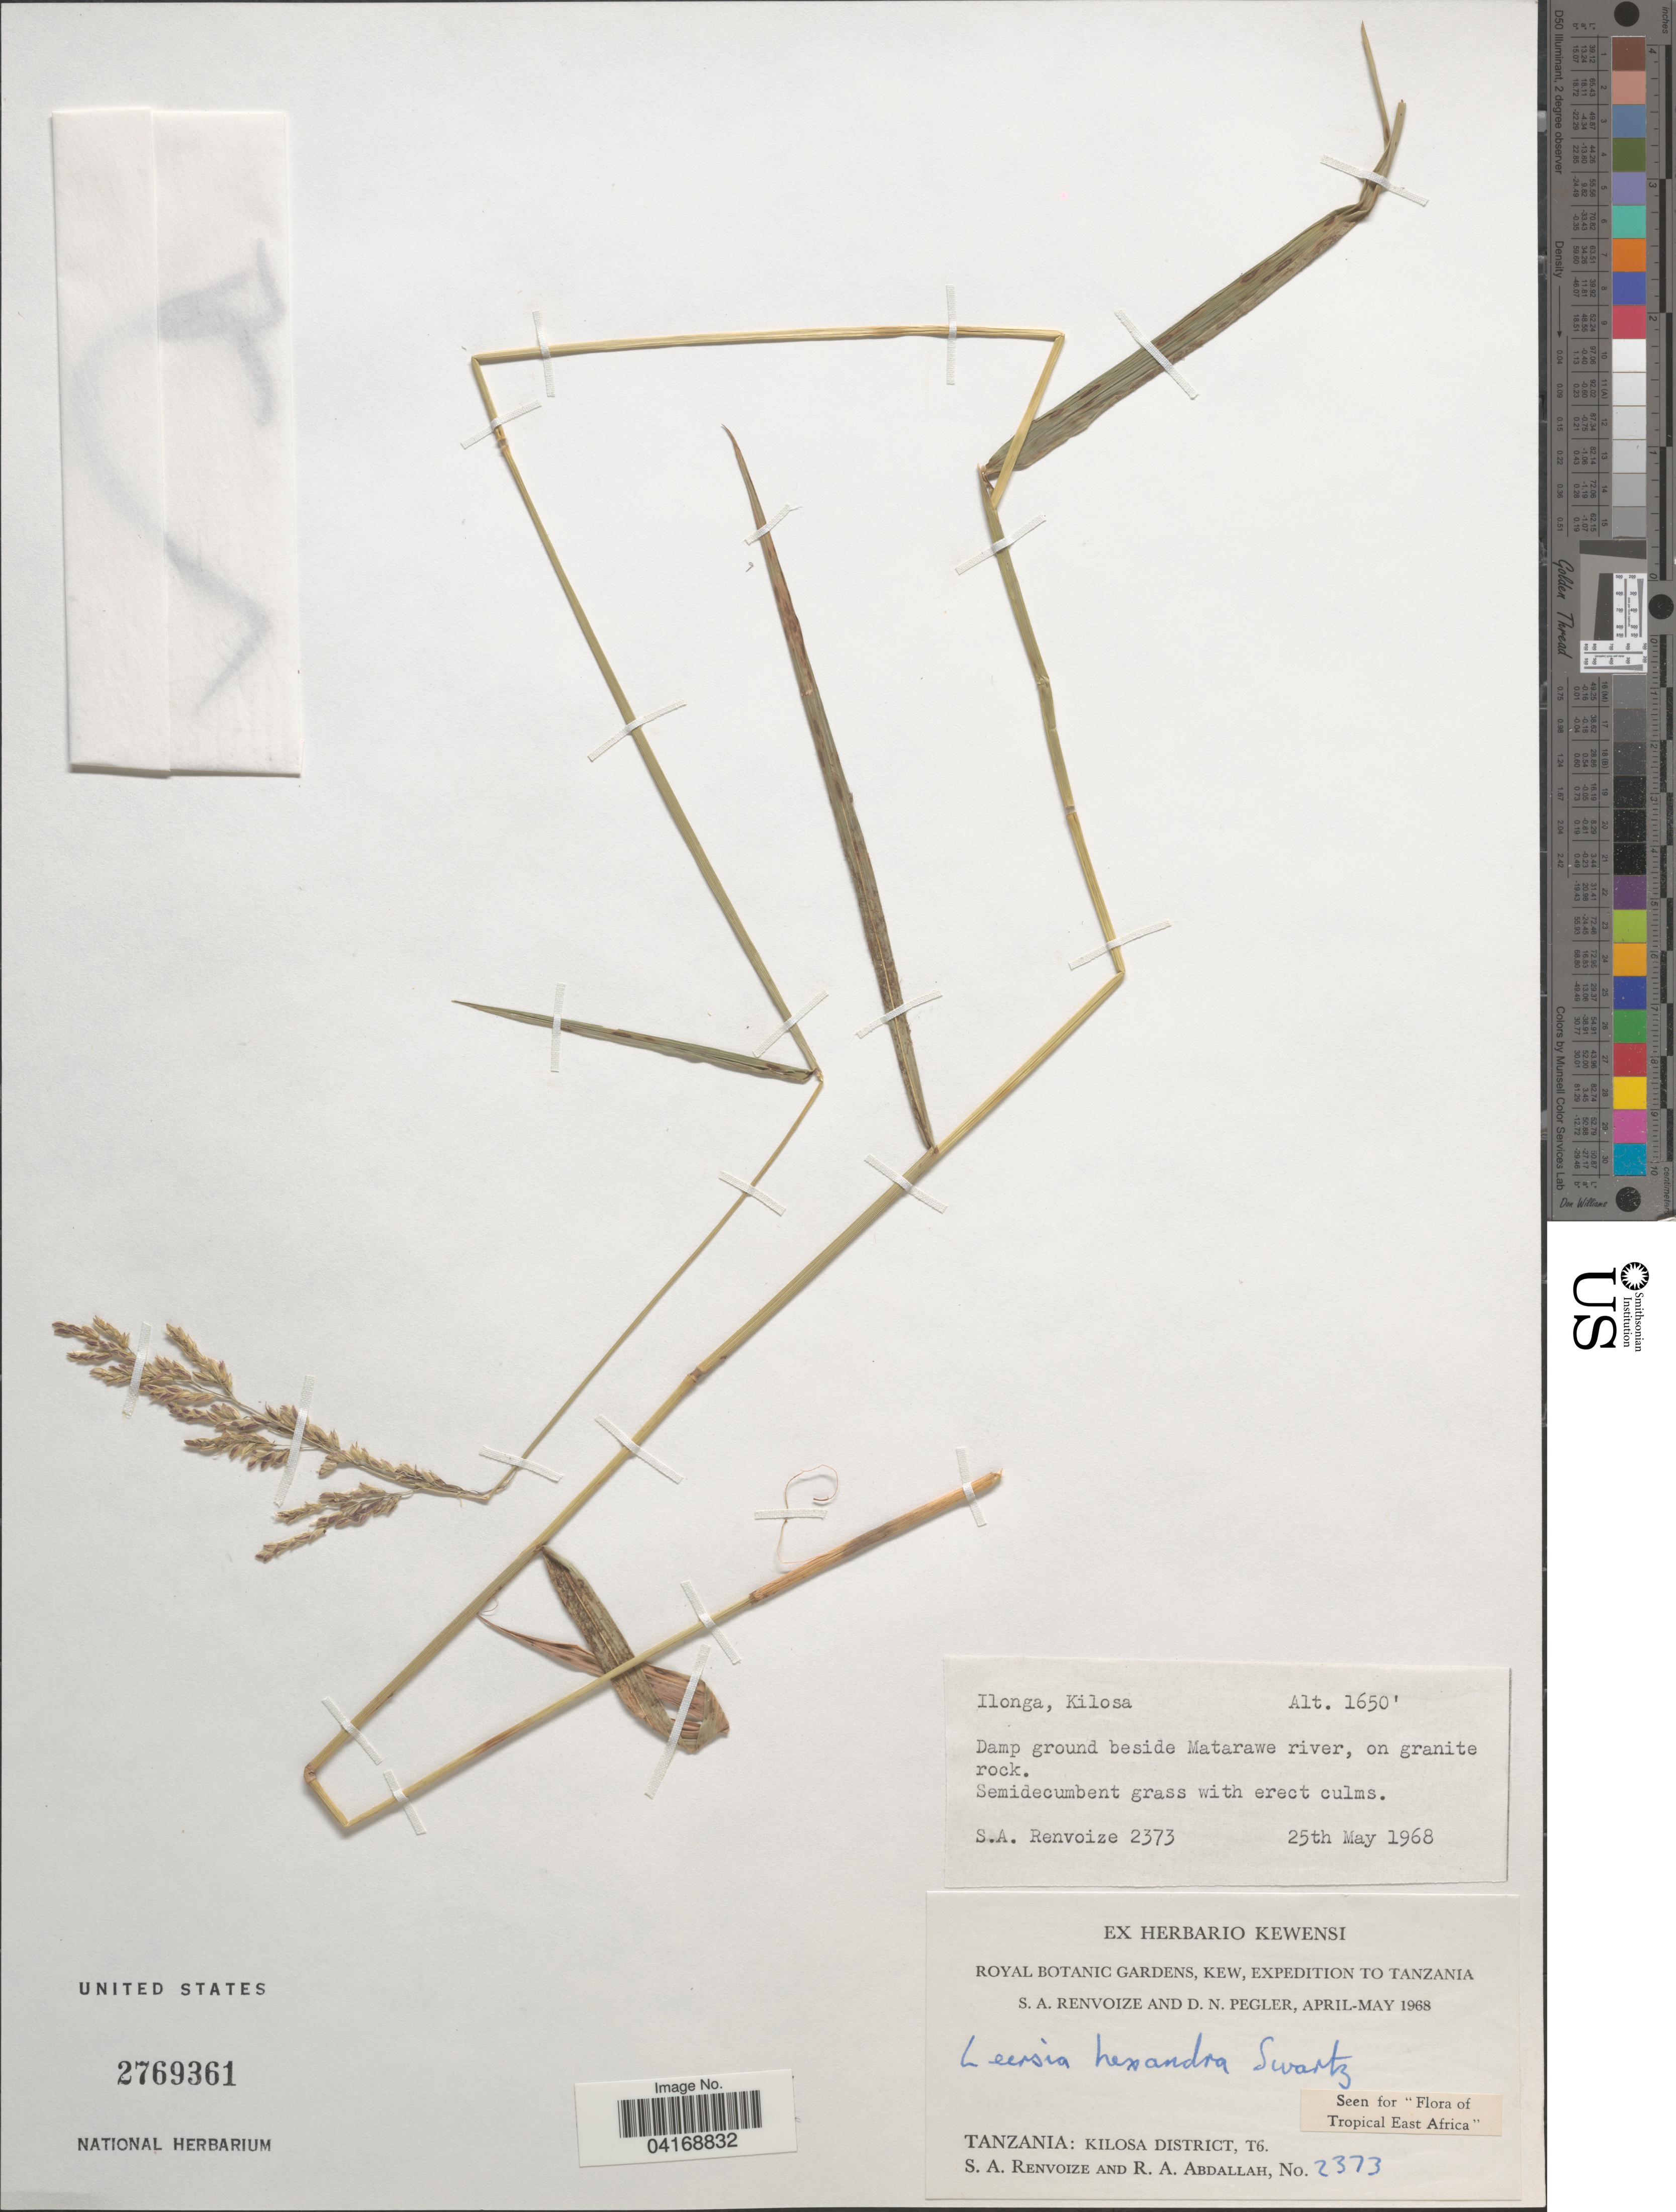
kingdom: Plantae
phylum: Tracheophyta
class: Liliopsida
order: Poales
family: Poaceae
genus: Leersia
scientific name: Leersia hexandra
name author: Sw.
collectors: S. A. Renvoize & R. Abdallah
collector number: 2373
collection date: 1968-05-25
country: Tanzania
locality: Ilonga, Kilosa. Damp ground beside Matarawe river, on granite rock. Royal Botanic Gardens, Kew, Expedition to Tanzania. Tropical East Africa. Kilosa District, T6.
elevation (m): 503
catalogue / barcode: US 2769361